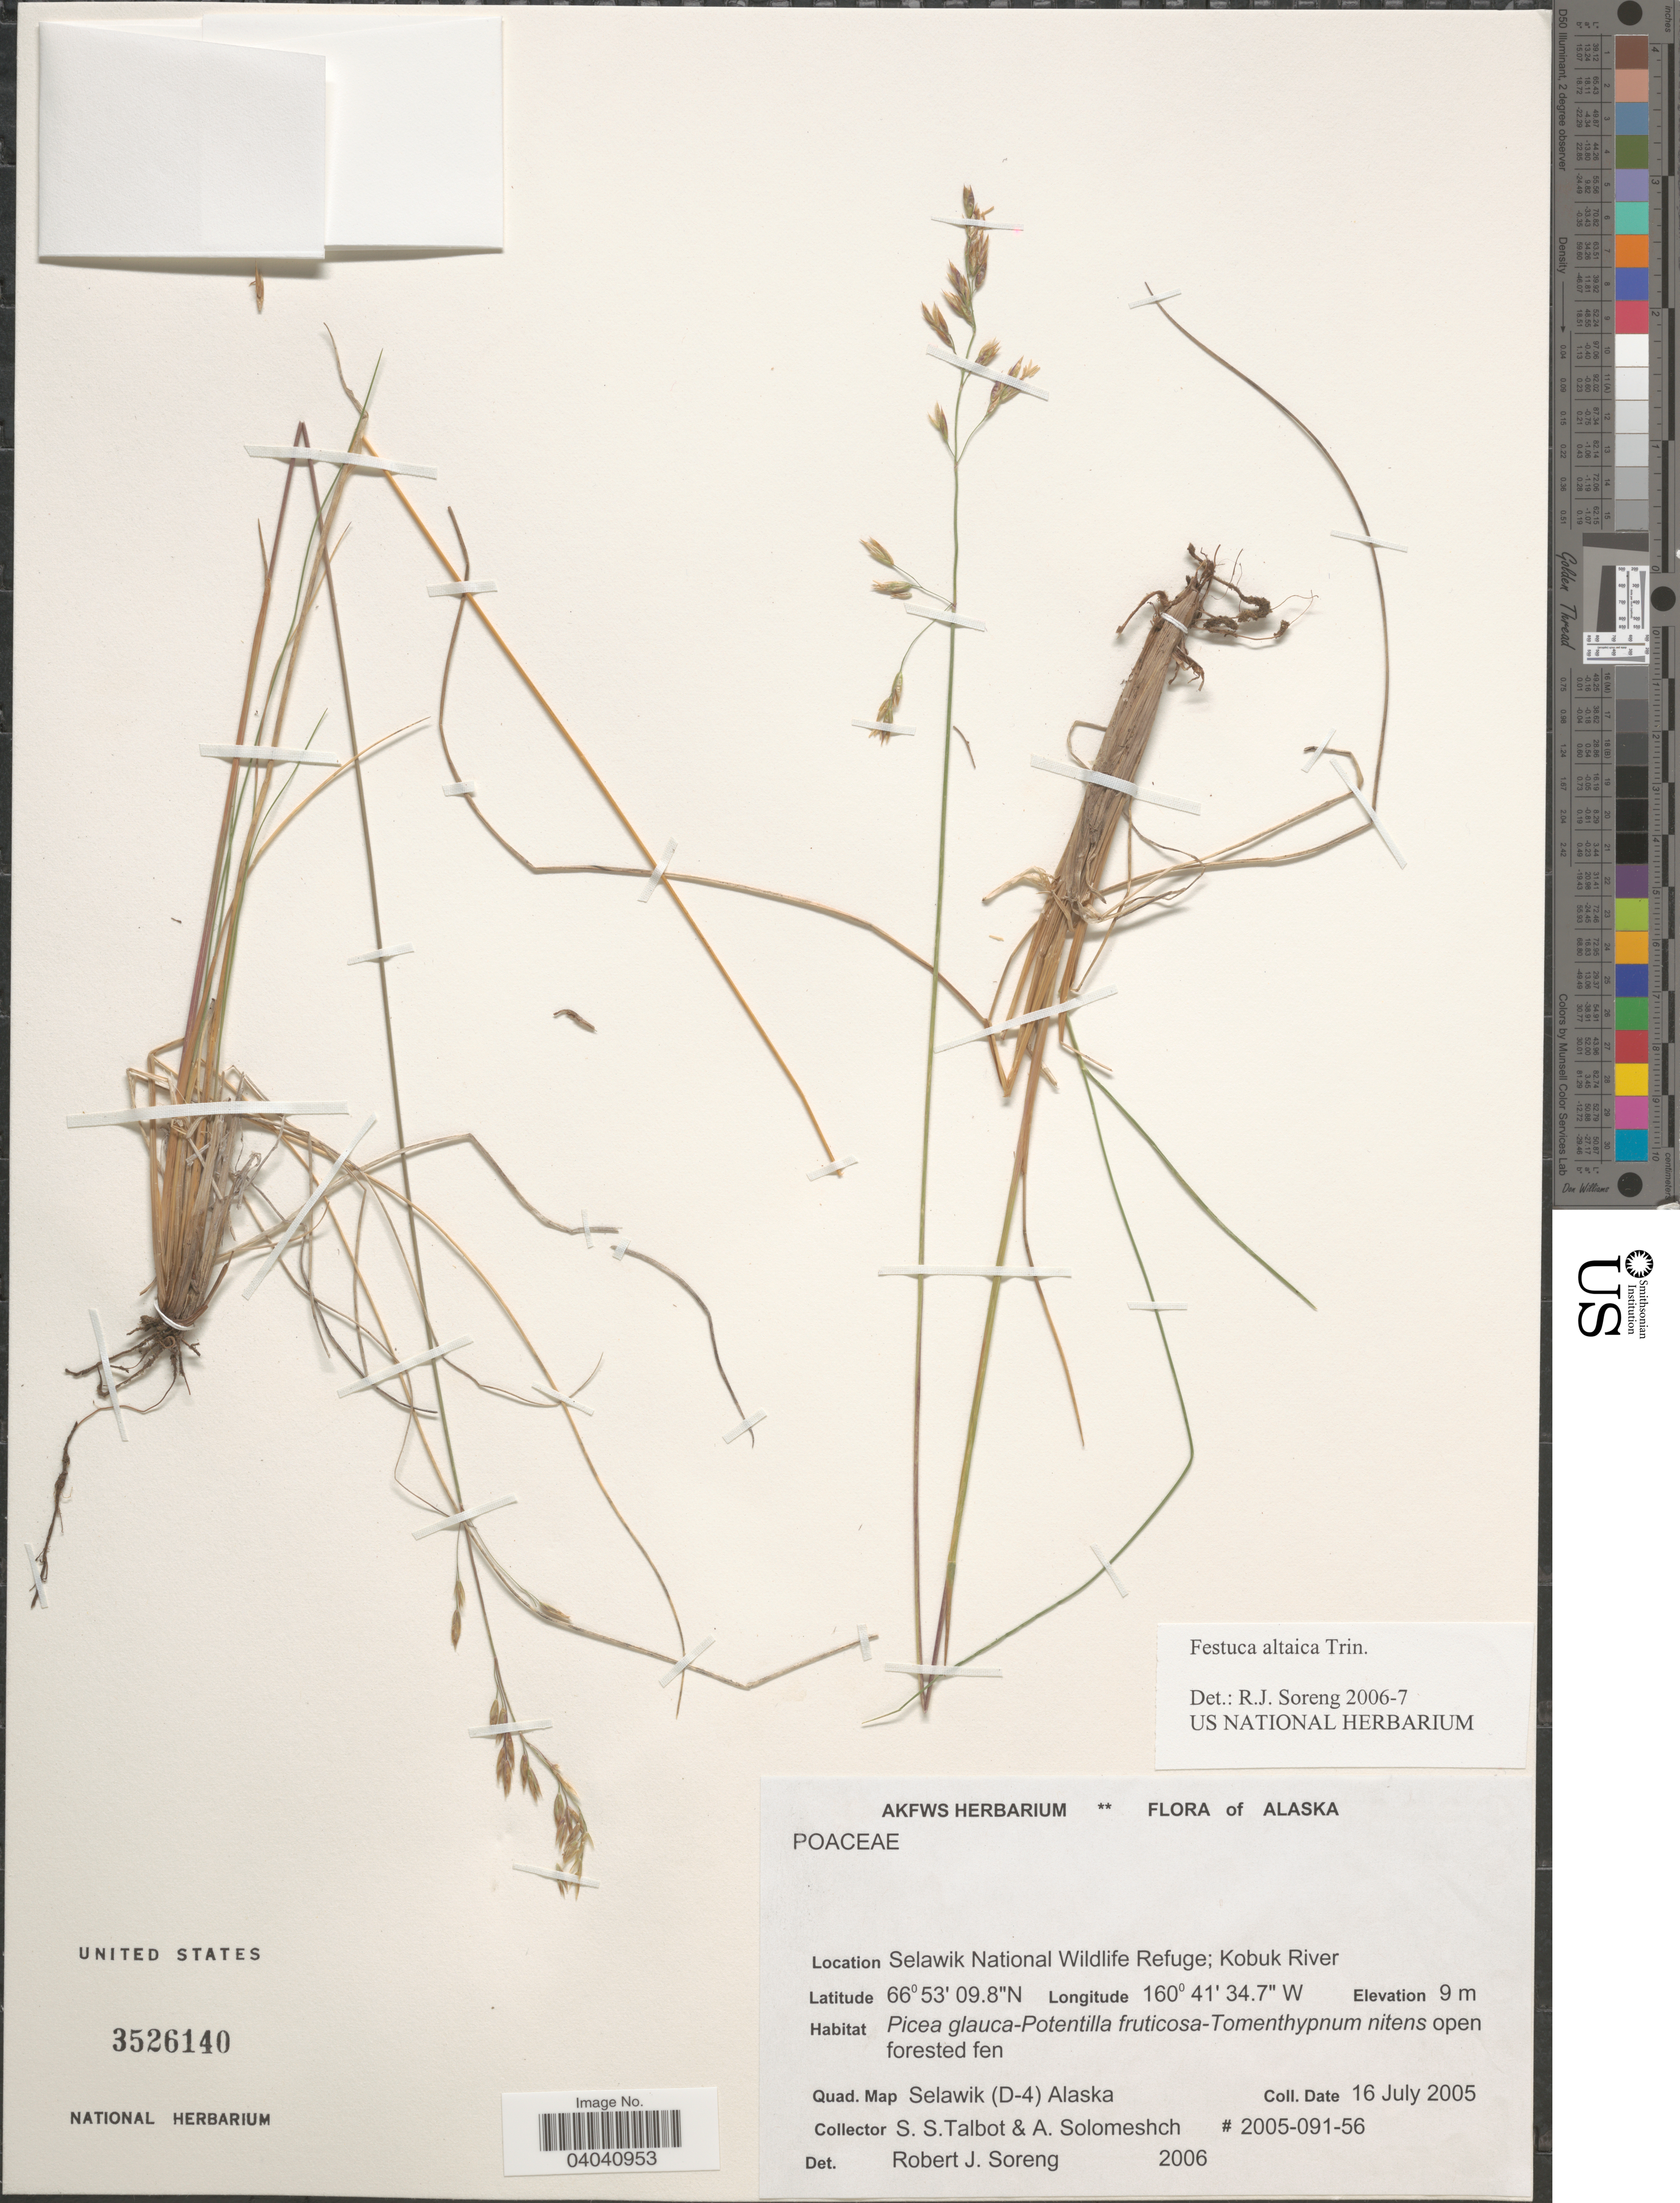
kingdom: Plantae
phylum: Tracheophyta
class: Liliopsida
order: Poales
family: Poaceae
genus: Festuca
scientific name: Festuca altaica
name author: Trin.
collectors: S. S. Talbot & A. Solomeshch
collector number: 2005-091-56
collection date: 2005-07-16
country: United States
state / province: Alaska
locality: Selawik National Wildlife Refuge; Kobuk River. Quad. Map Selawik (D-4) Alaska.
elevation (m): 9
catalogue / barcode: US 3526140